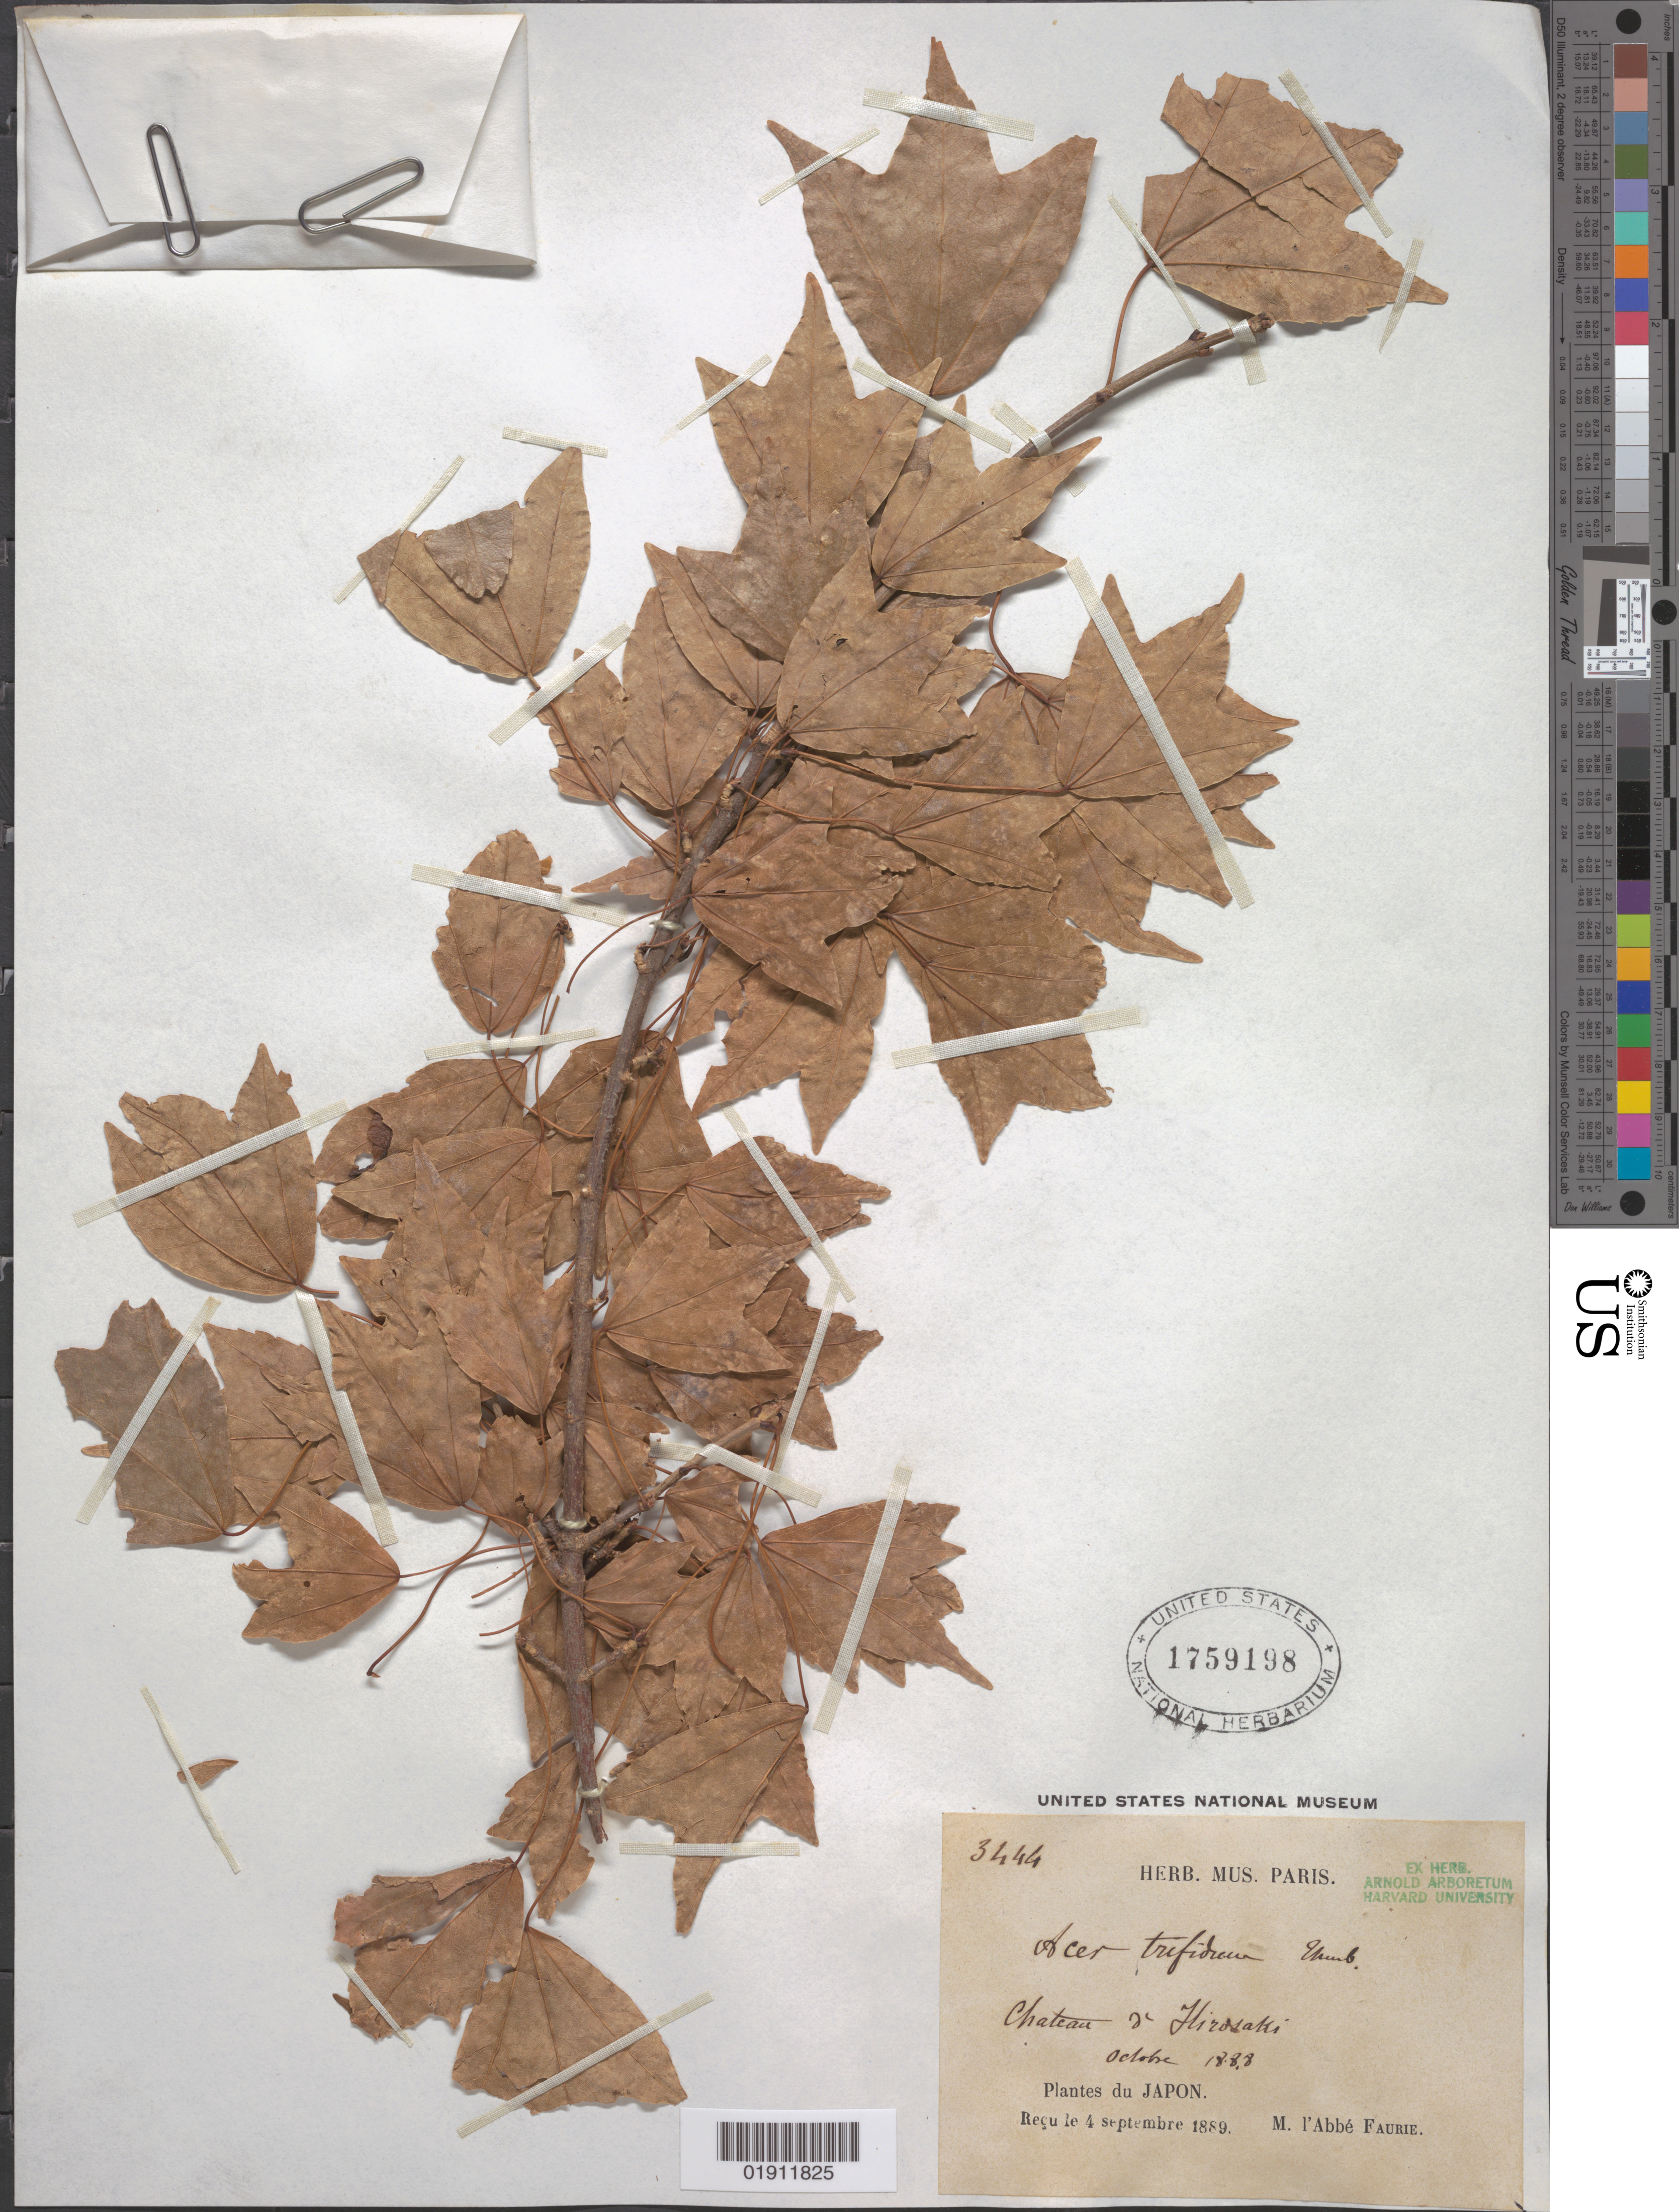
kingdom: Plantae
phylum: Tracheophyta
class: Magnoliopsida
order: Sapindales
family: Sapindaceae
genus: Acer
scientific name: Acer buergerianum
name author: Miq.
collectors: U. Faurie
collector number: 3444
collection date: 1888-10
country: Japan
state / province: Aomori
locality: Chateau de Hirosaki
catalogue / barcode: US 1759198